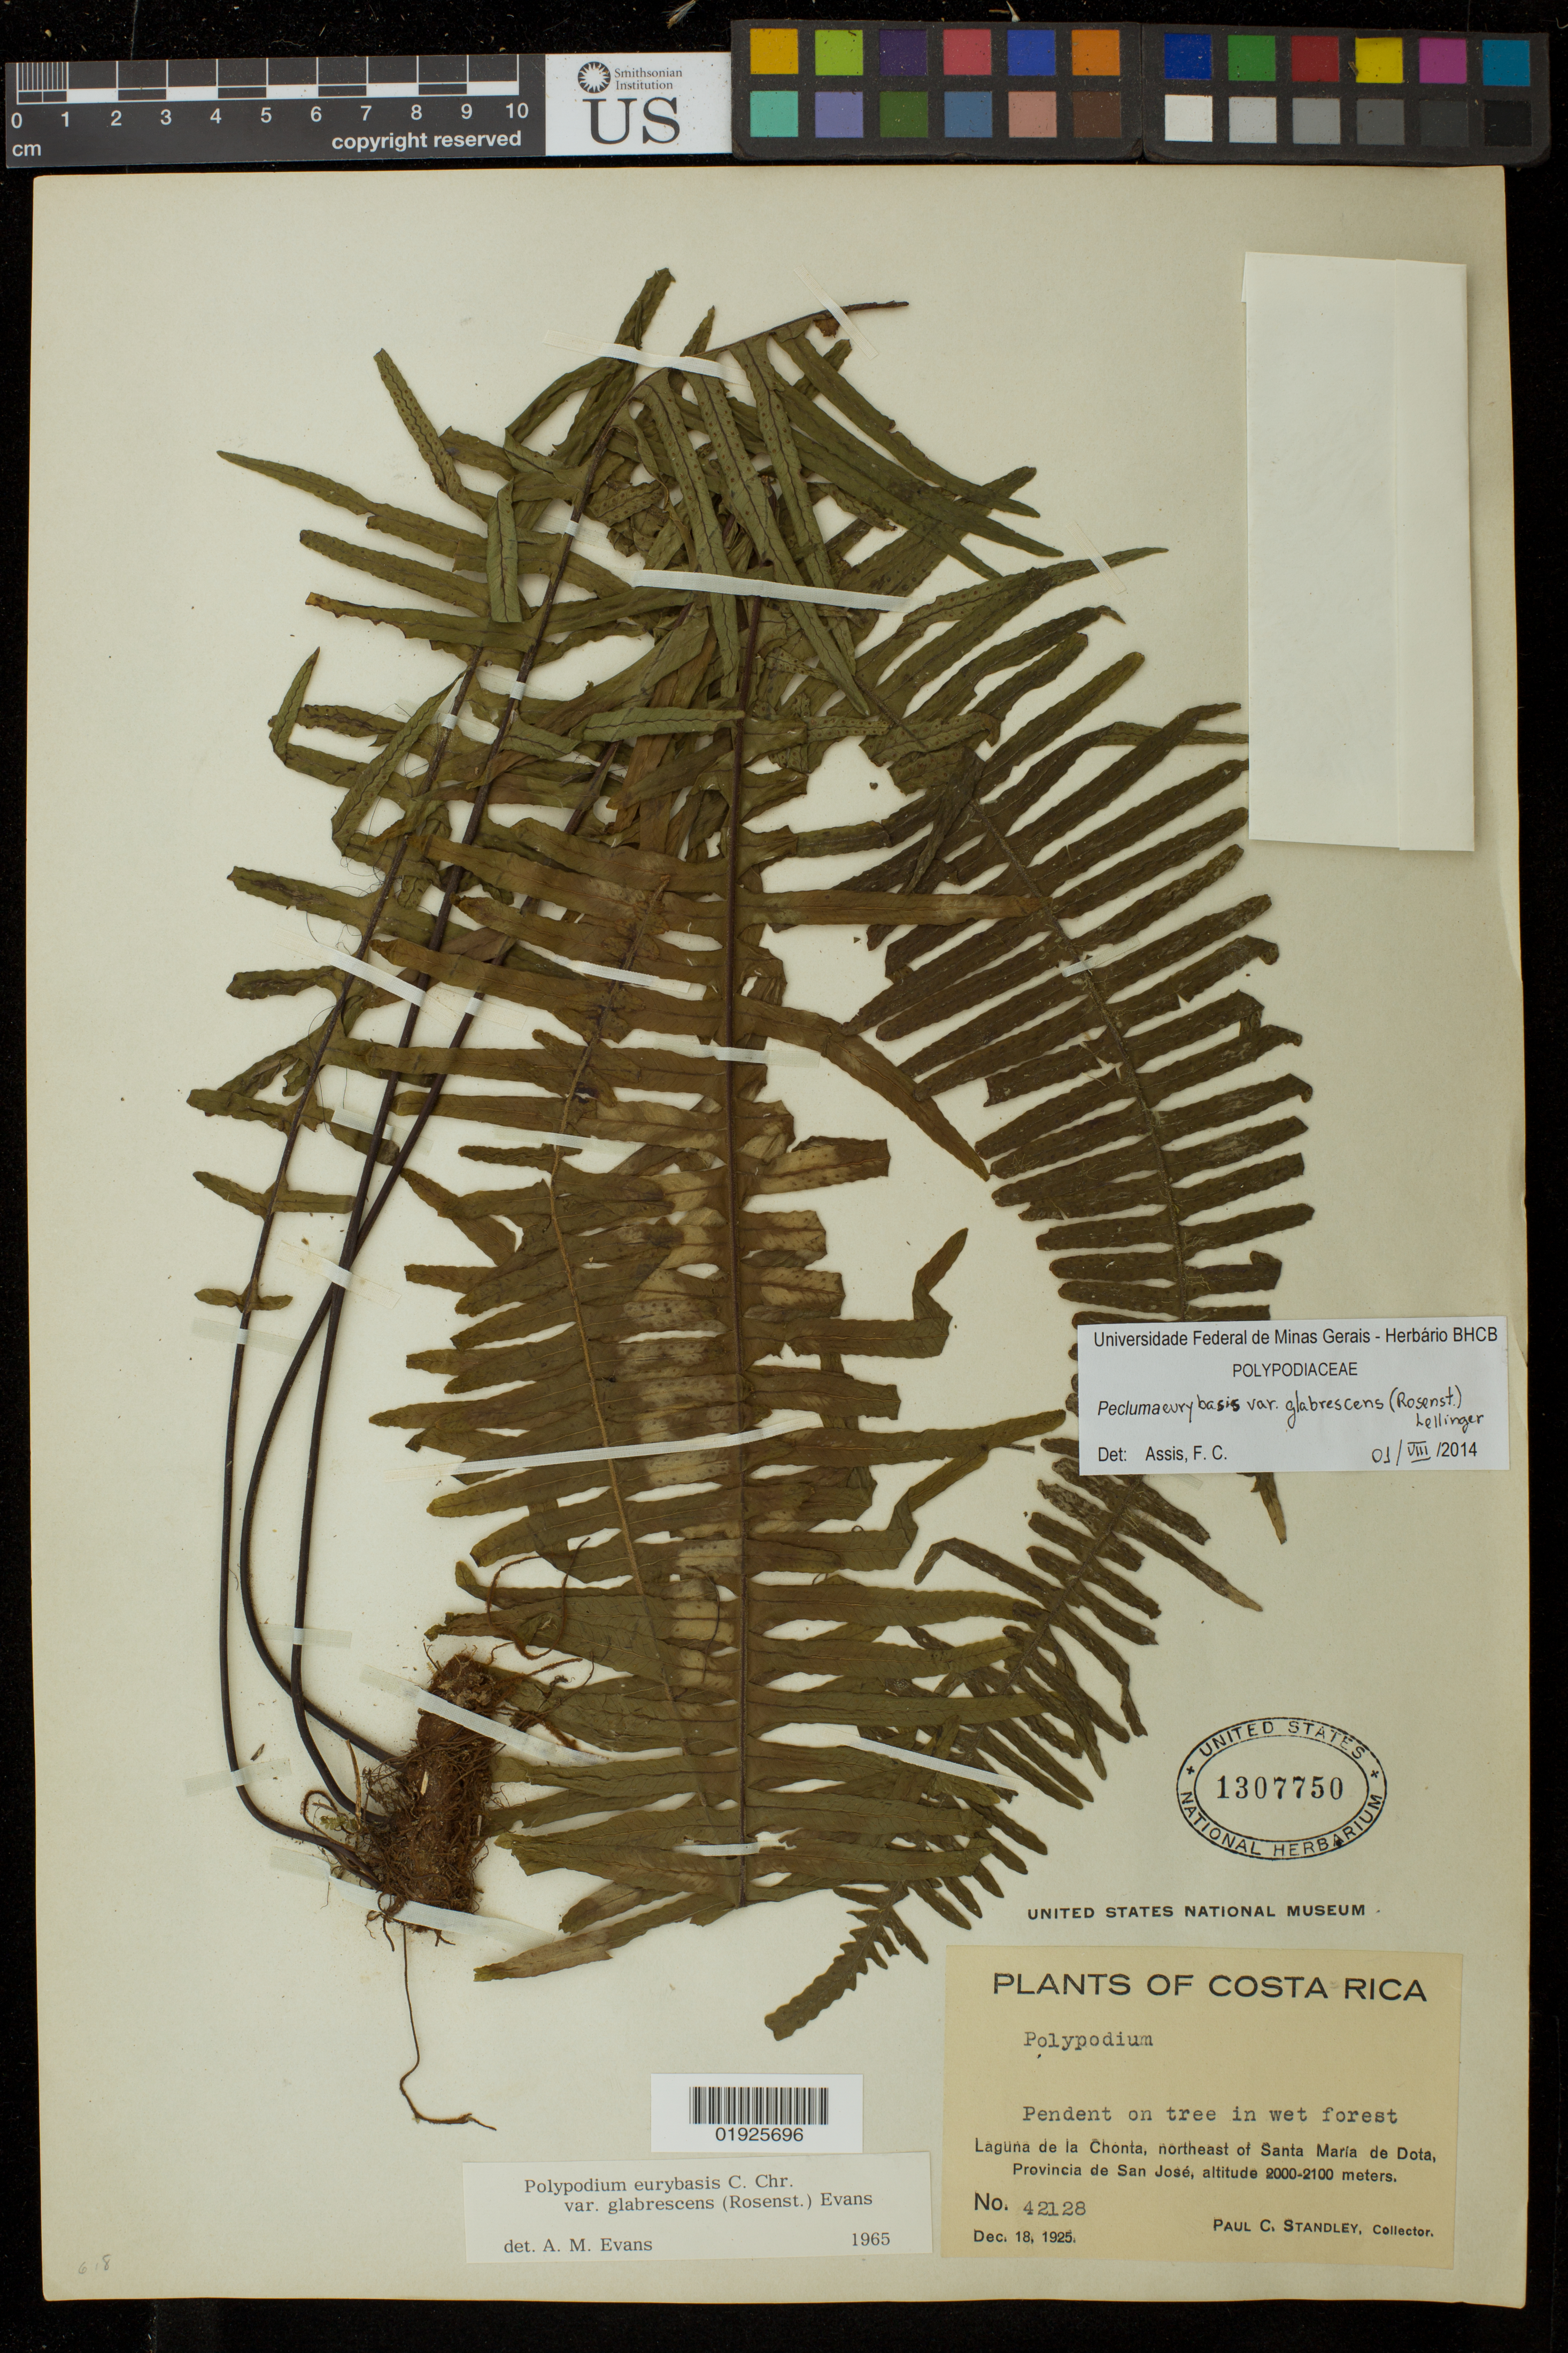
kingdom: Plantae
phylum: Tracheophyta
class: Polypodiopsida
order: Polypodiales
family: Polypodiaceae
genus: Pecluma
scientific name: Pecluma eurybasis var. glabrescens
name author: (Rosenst.) Lellinger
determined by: Assis, F. C.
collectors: P. C. Standley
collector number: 42128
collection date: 1925-12-18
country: Costa Rica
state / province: San José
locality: Laguna de la Chonta, northeast of Santa Maria de Dota.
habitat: Pendent on tree in wet forest.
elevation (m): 2000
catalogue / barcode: US 1307750